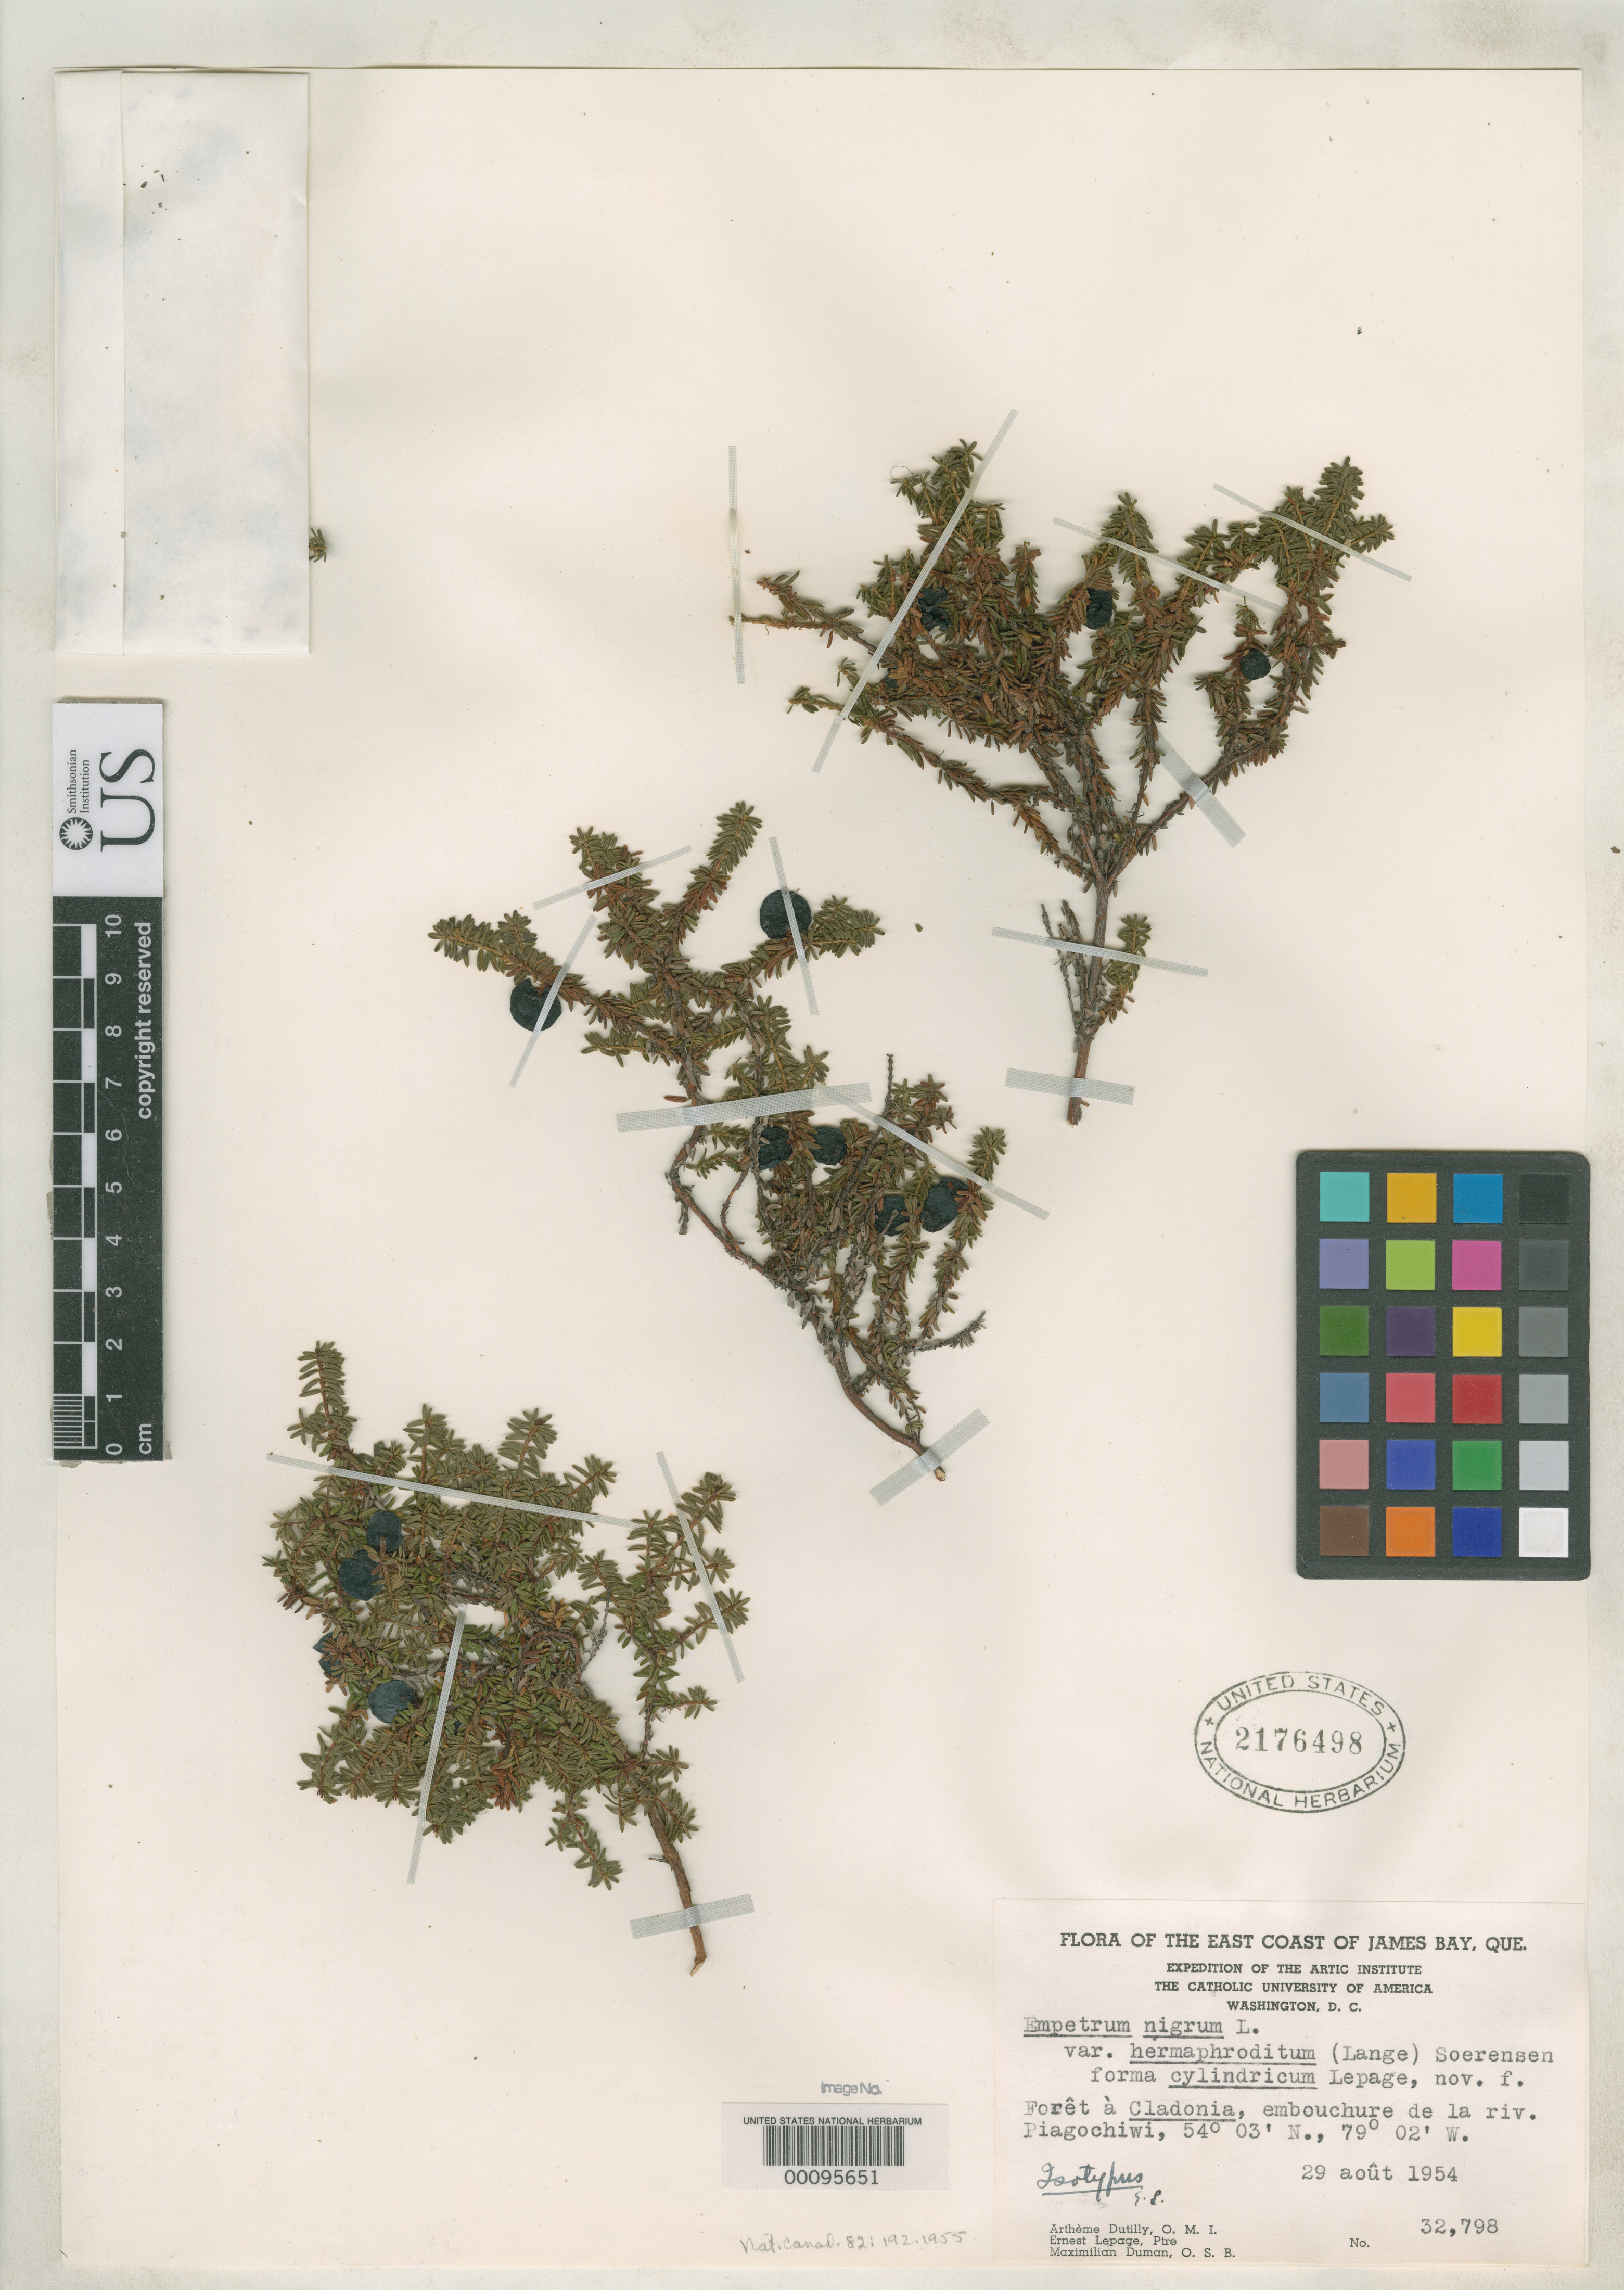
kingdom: Plantae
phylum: Tracheophyta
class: Magnoliopsida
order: Ericales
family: Ericaceae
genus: Empetrum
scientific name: Empetrum nigrum f. cylindricum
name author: Lepage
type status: Type Collection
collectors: A. Dutilly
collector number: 32798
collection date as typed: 29 Aug 1954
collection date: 1954-08-29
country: Canada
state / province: Quebec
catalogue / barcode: US 2176498